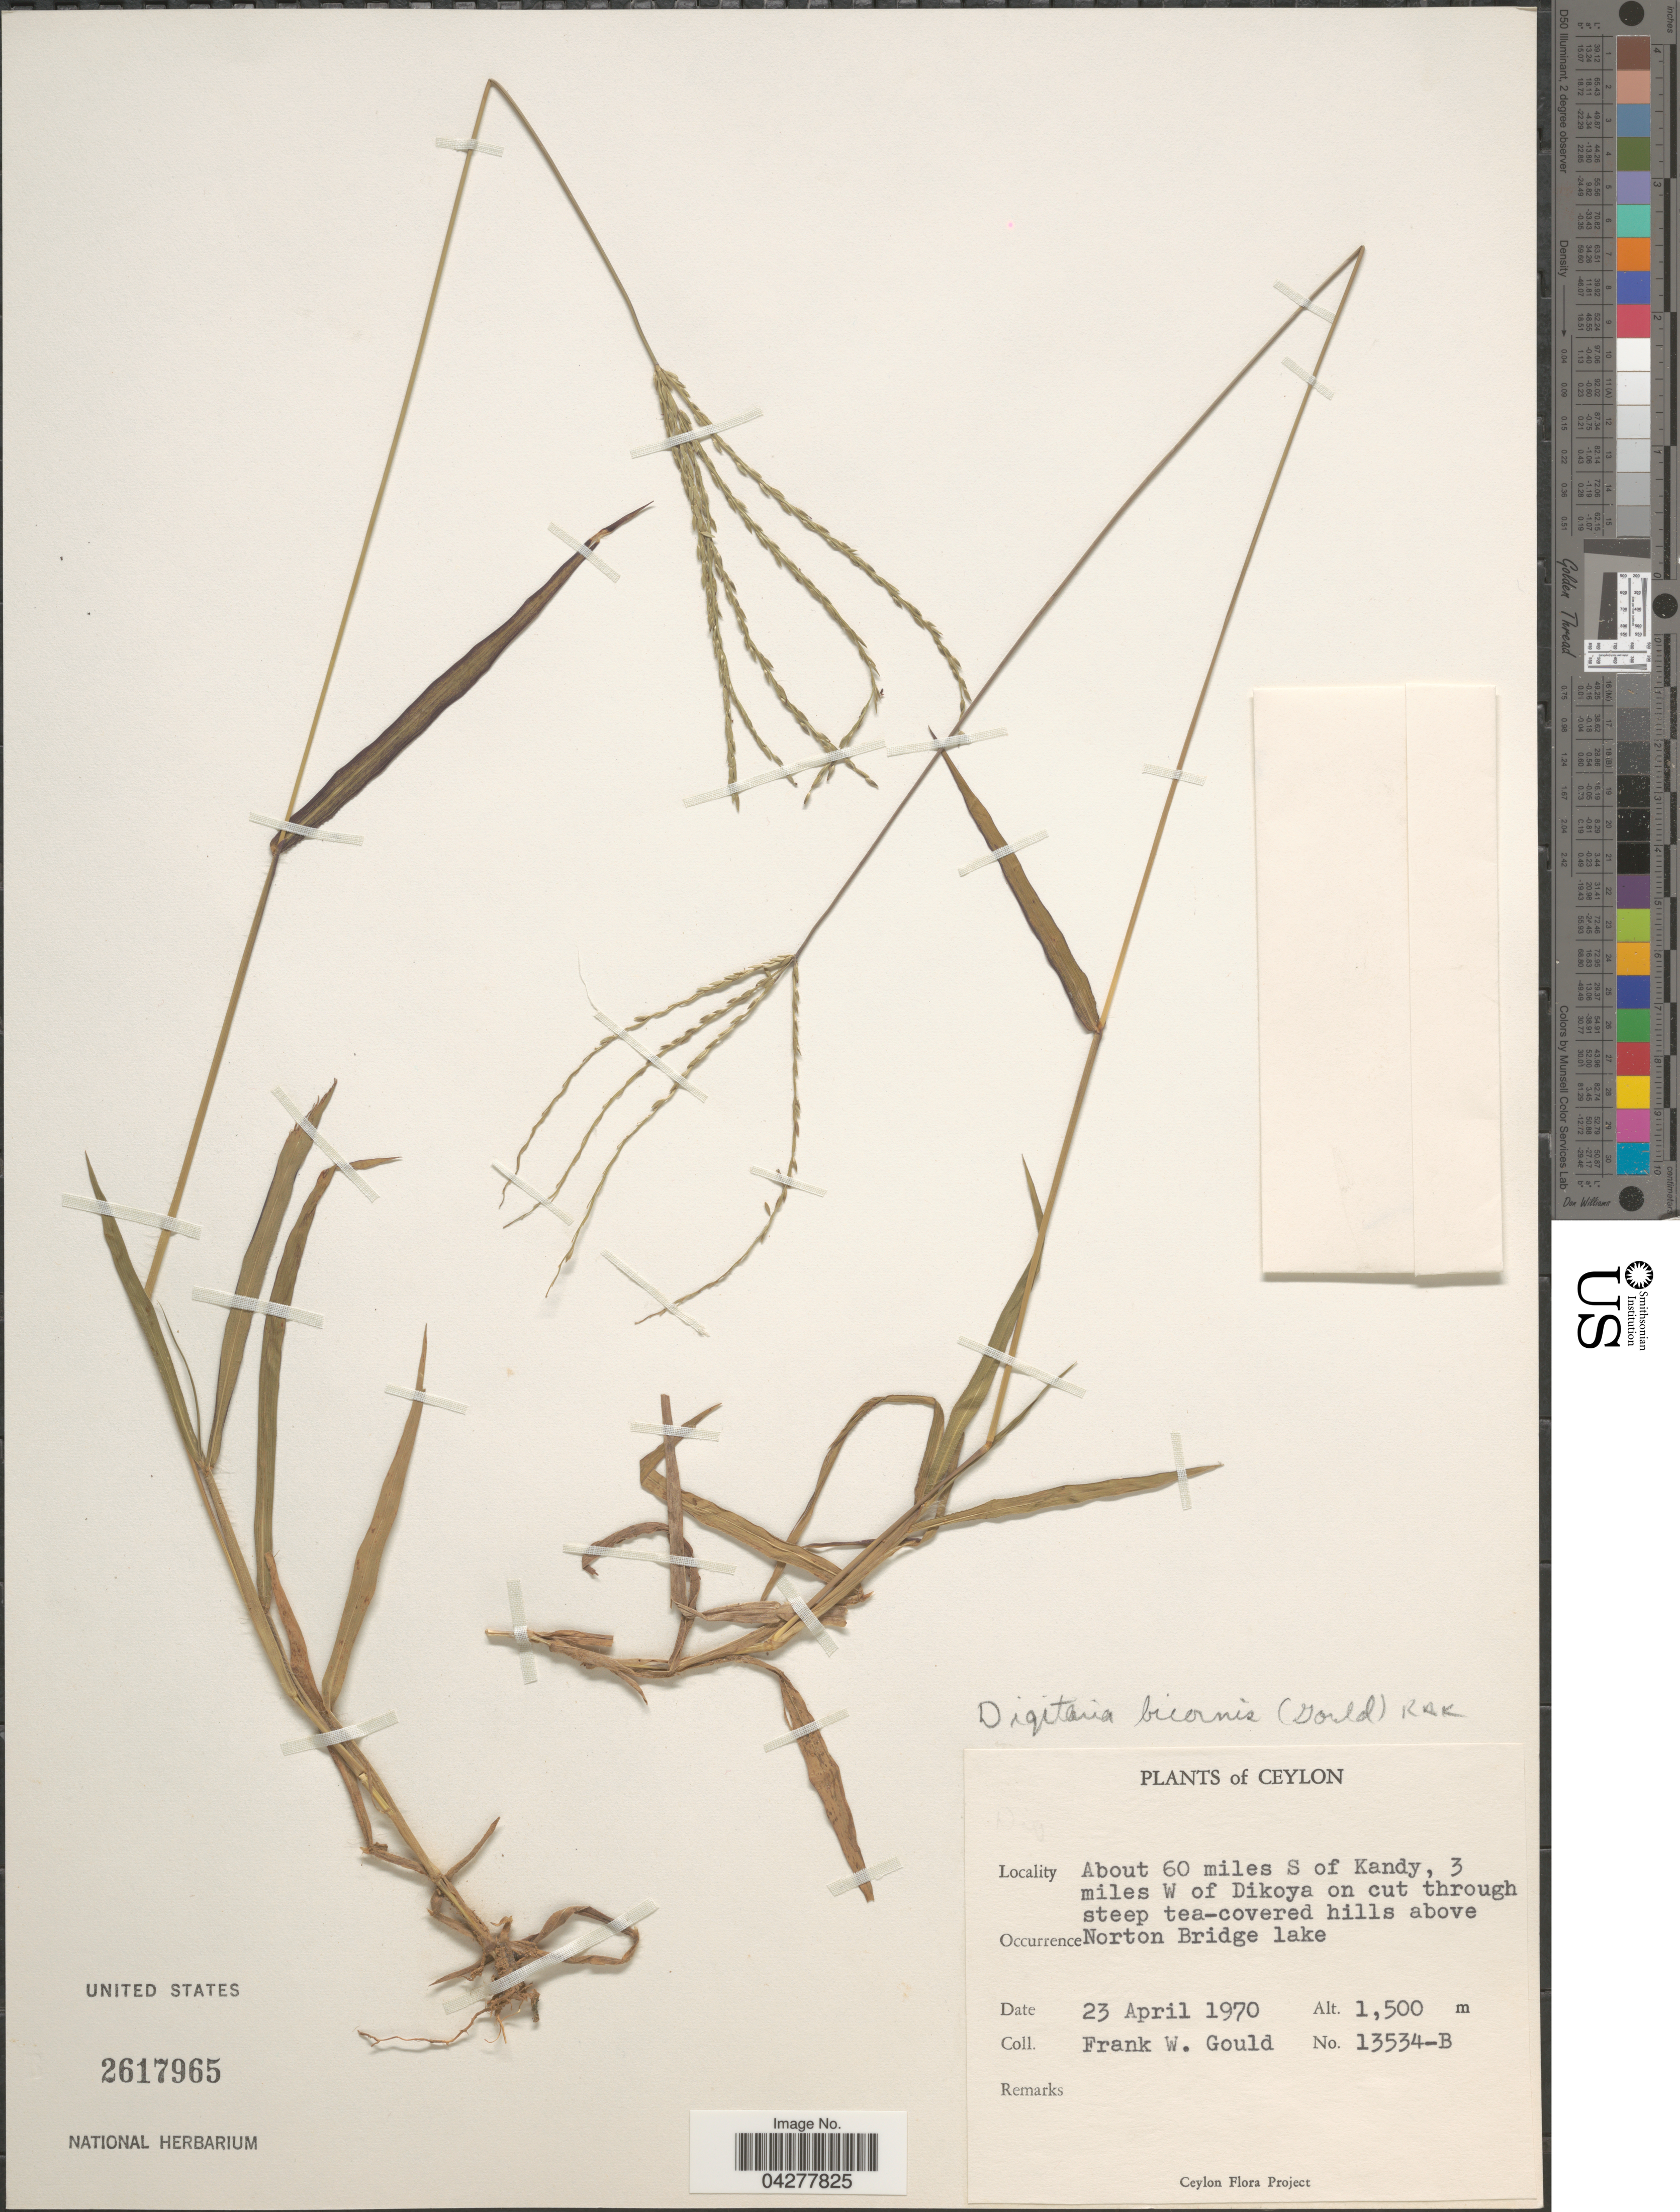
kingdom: Plantae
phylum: Tracheophyta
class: Liliopsida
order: Poales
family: Poaceae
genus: Digitaria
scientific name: Digitaria bicornis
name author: (Lam.) Roem. & Schult.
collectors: F. W. Gould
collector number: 13534-B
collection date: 1970-04-23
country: Sri Lanka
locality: Ceylon. About 60 miles S of Kandy, 3 miles W of Dikoya on cut through steep tea-covered hills above Norton Bridge lake.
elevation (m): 1500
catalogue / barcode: US 2617965